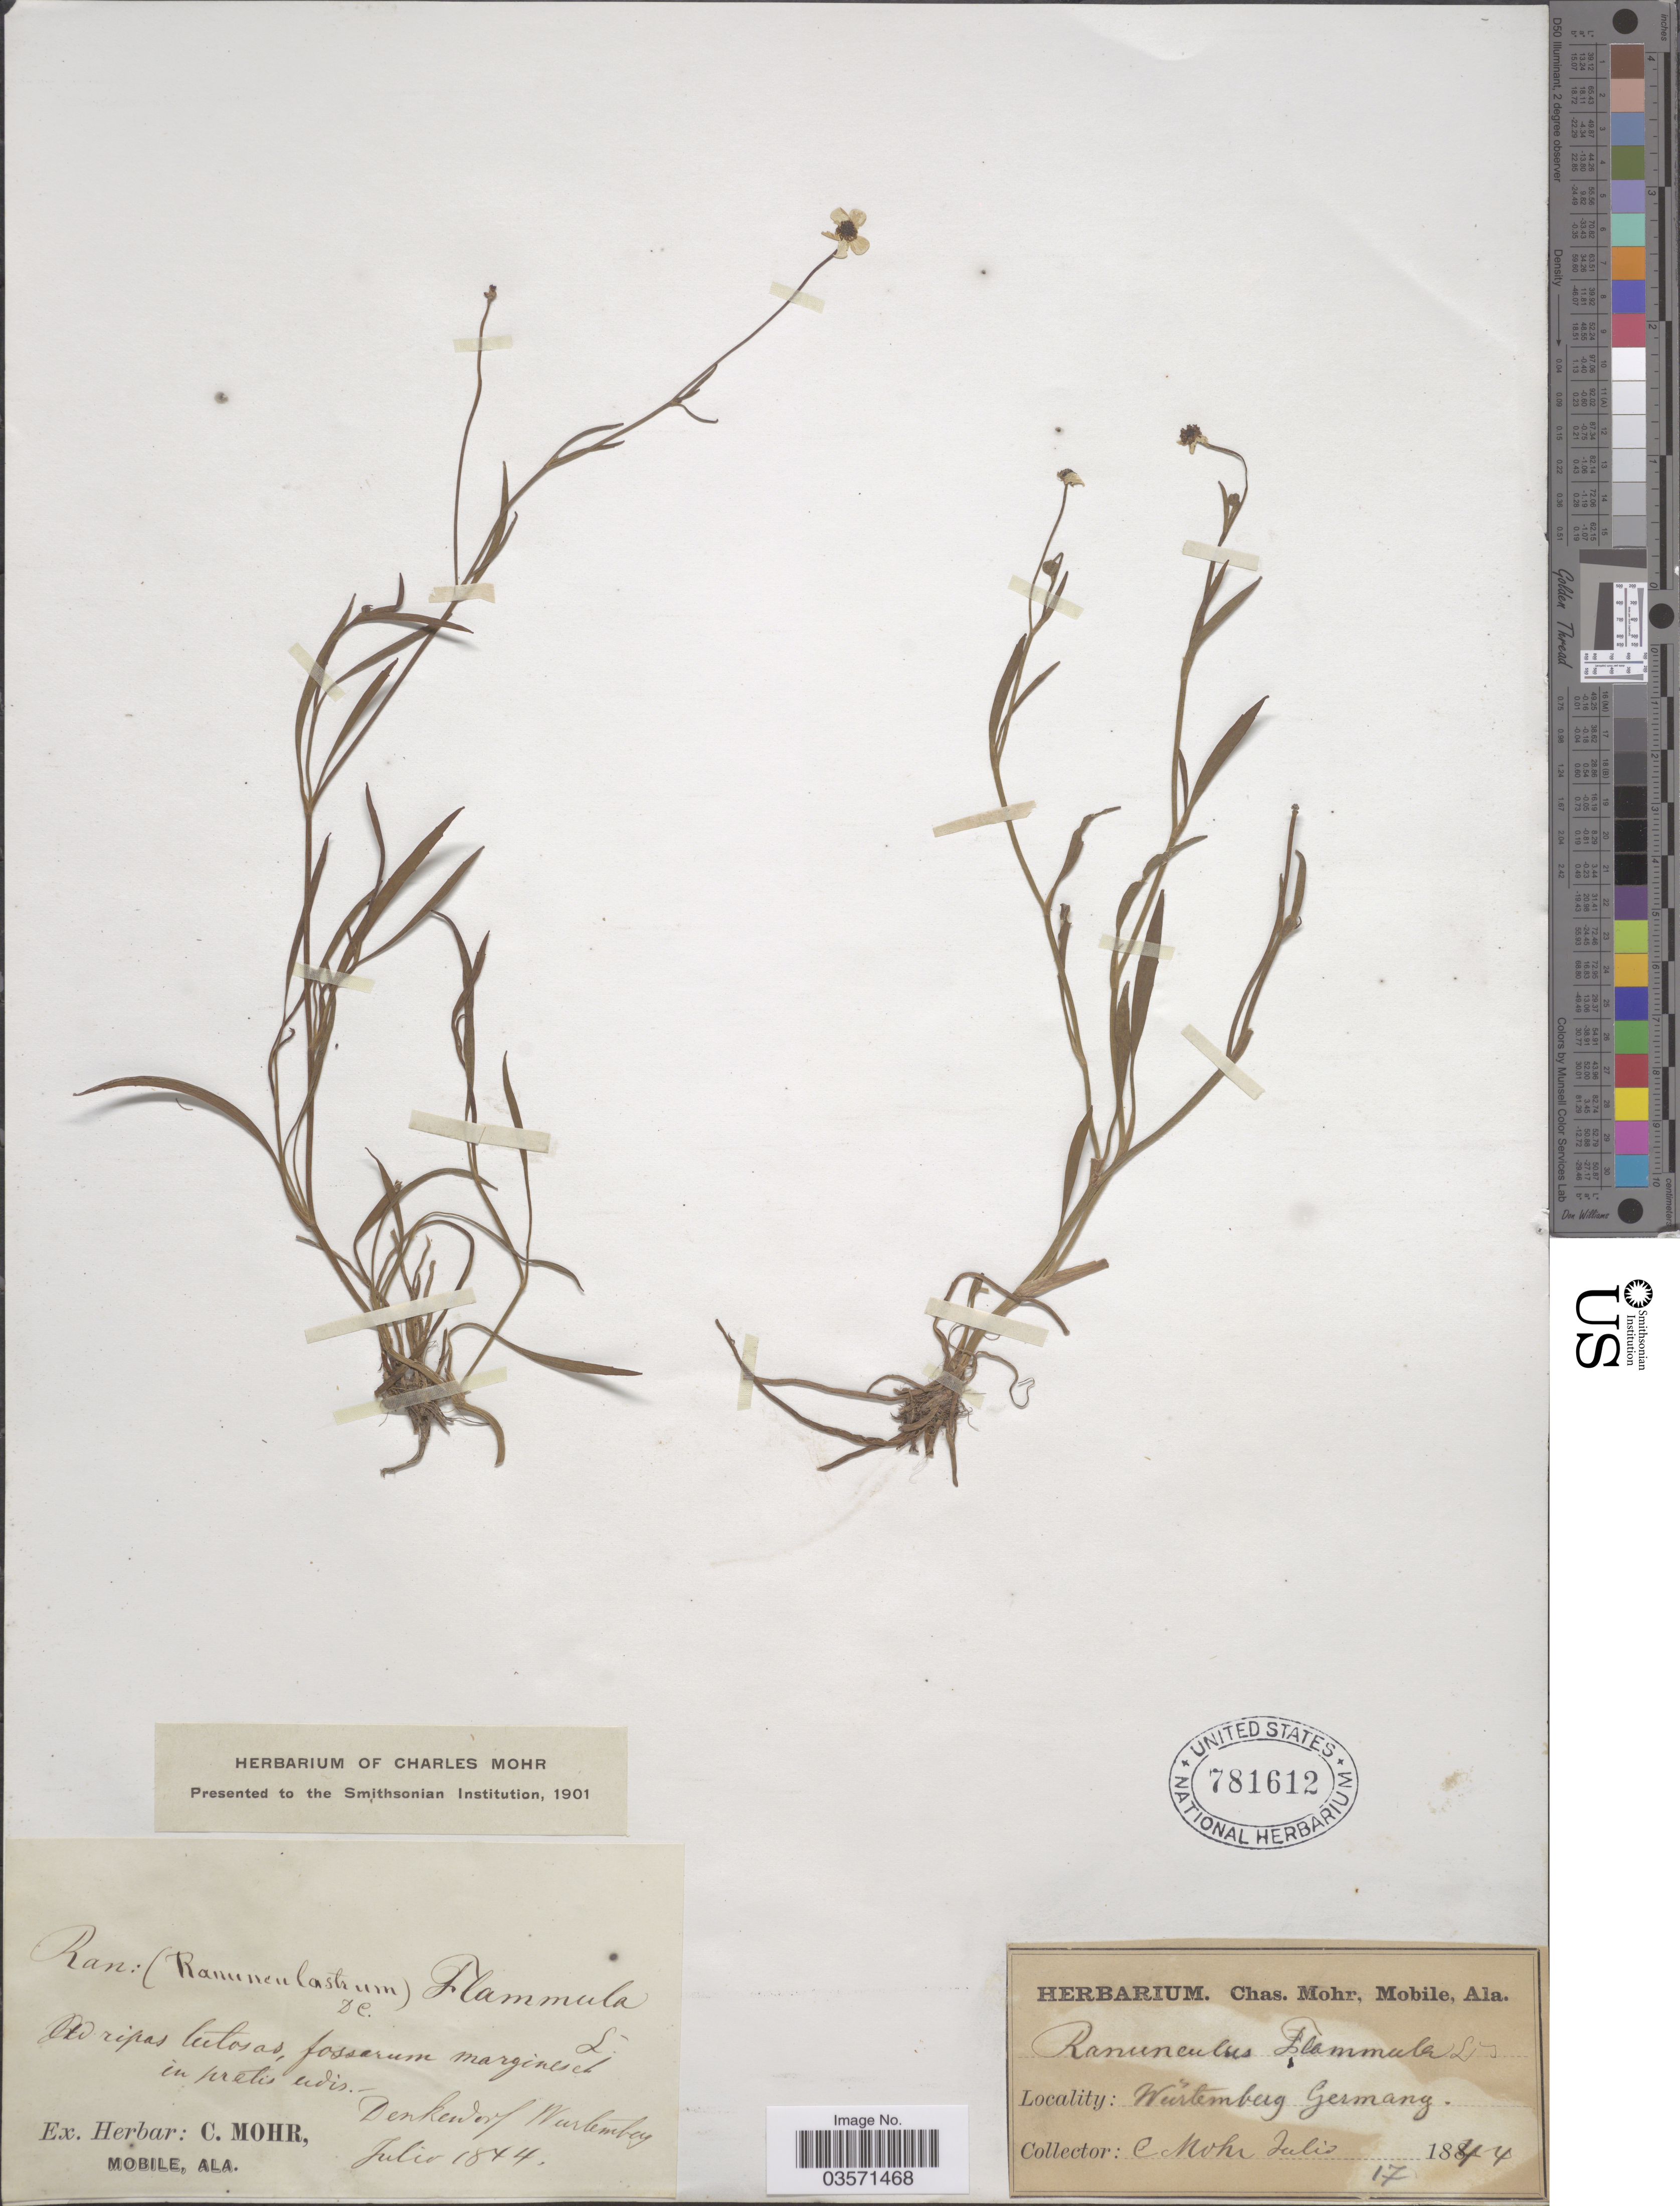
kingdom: Plantae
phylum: Tracheophyta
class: Magnoliopsida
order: Ranunculales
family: Ranunculaceae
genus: Ranunculus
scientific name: Ranunculus flammula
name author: L.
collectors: Mohr, C. T. (herbarium)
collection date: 1844-07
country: Germany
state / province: Baden-Württemberg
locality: Denkendorf Würtemberg.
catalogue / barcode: US 781612